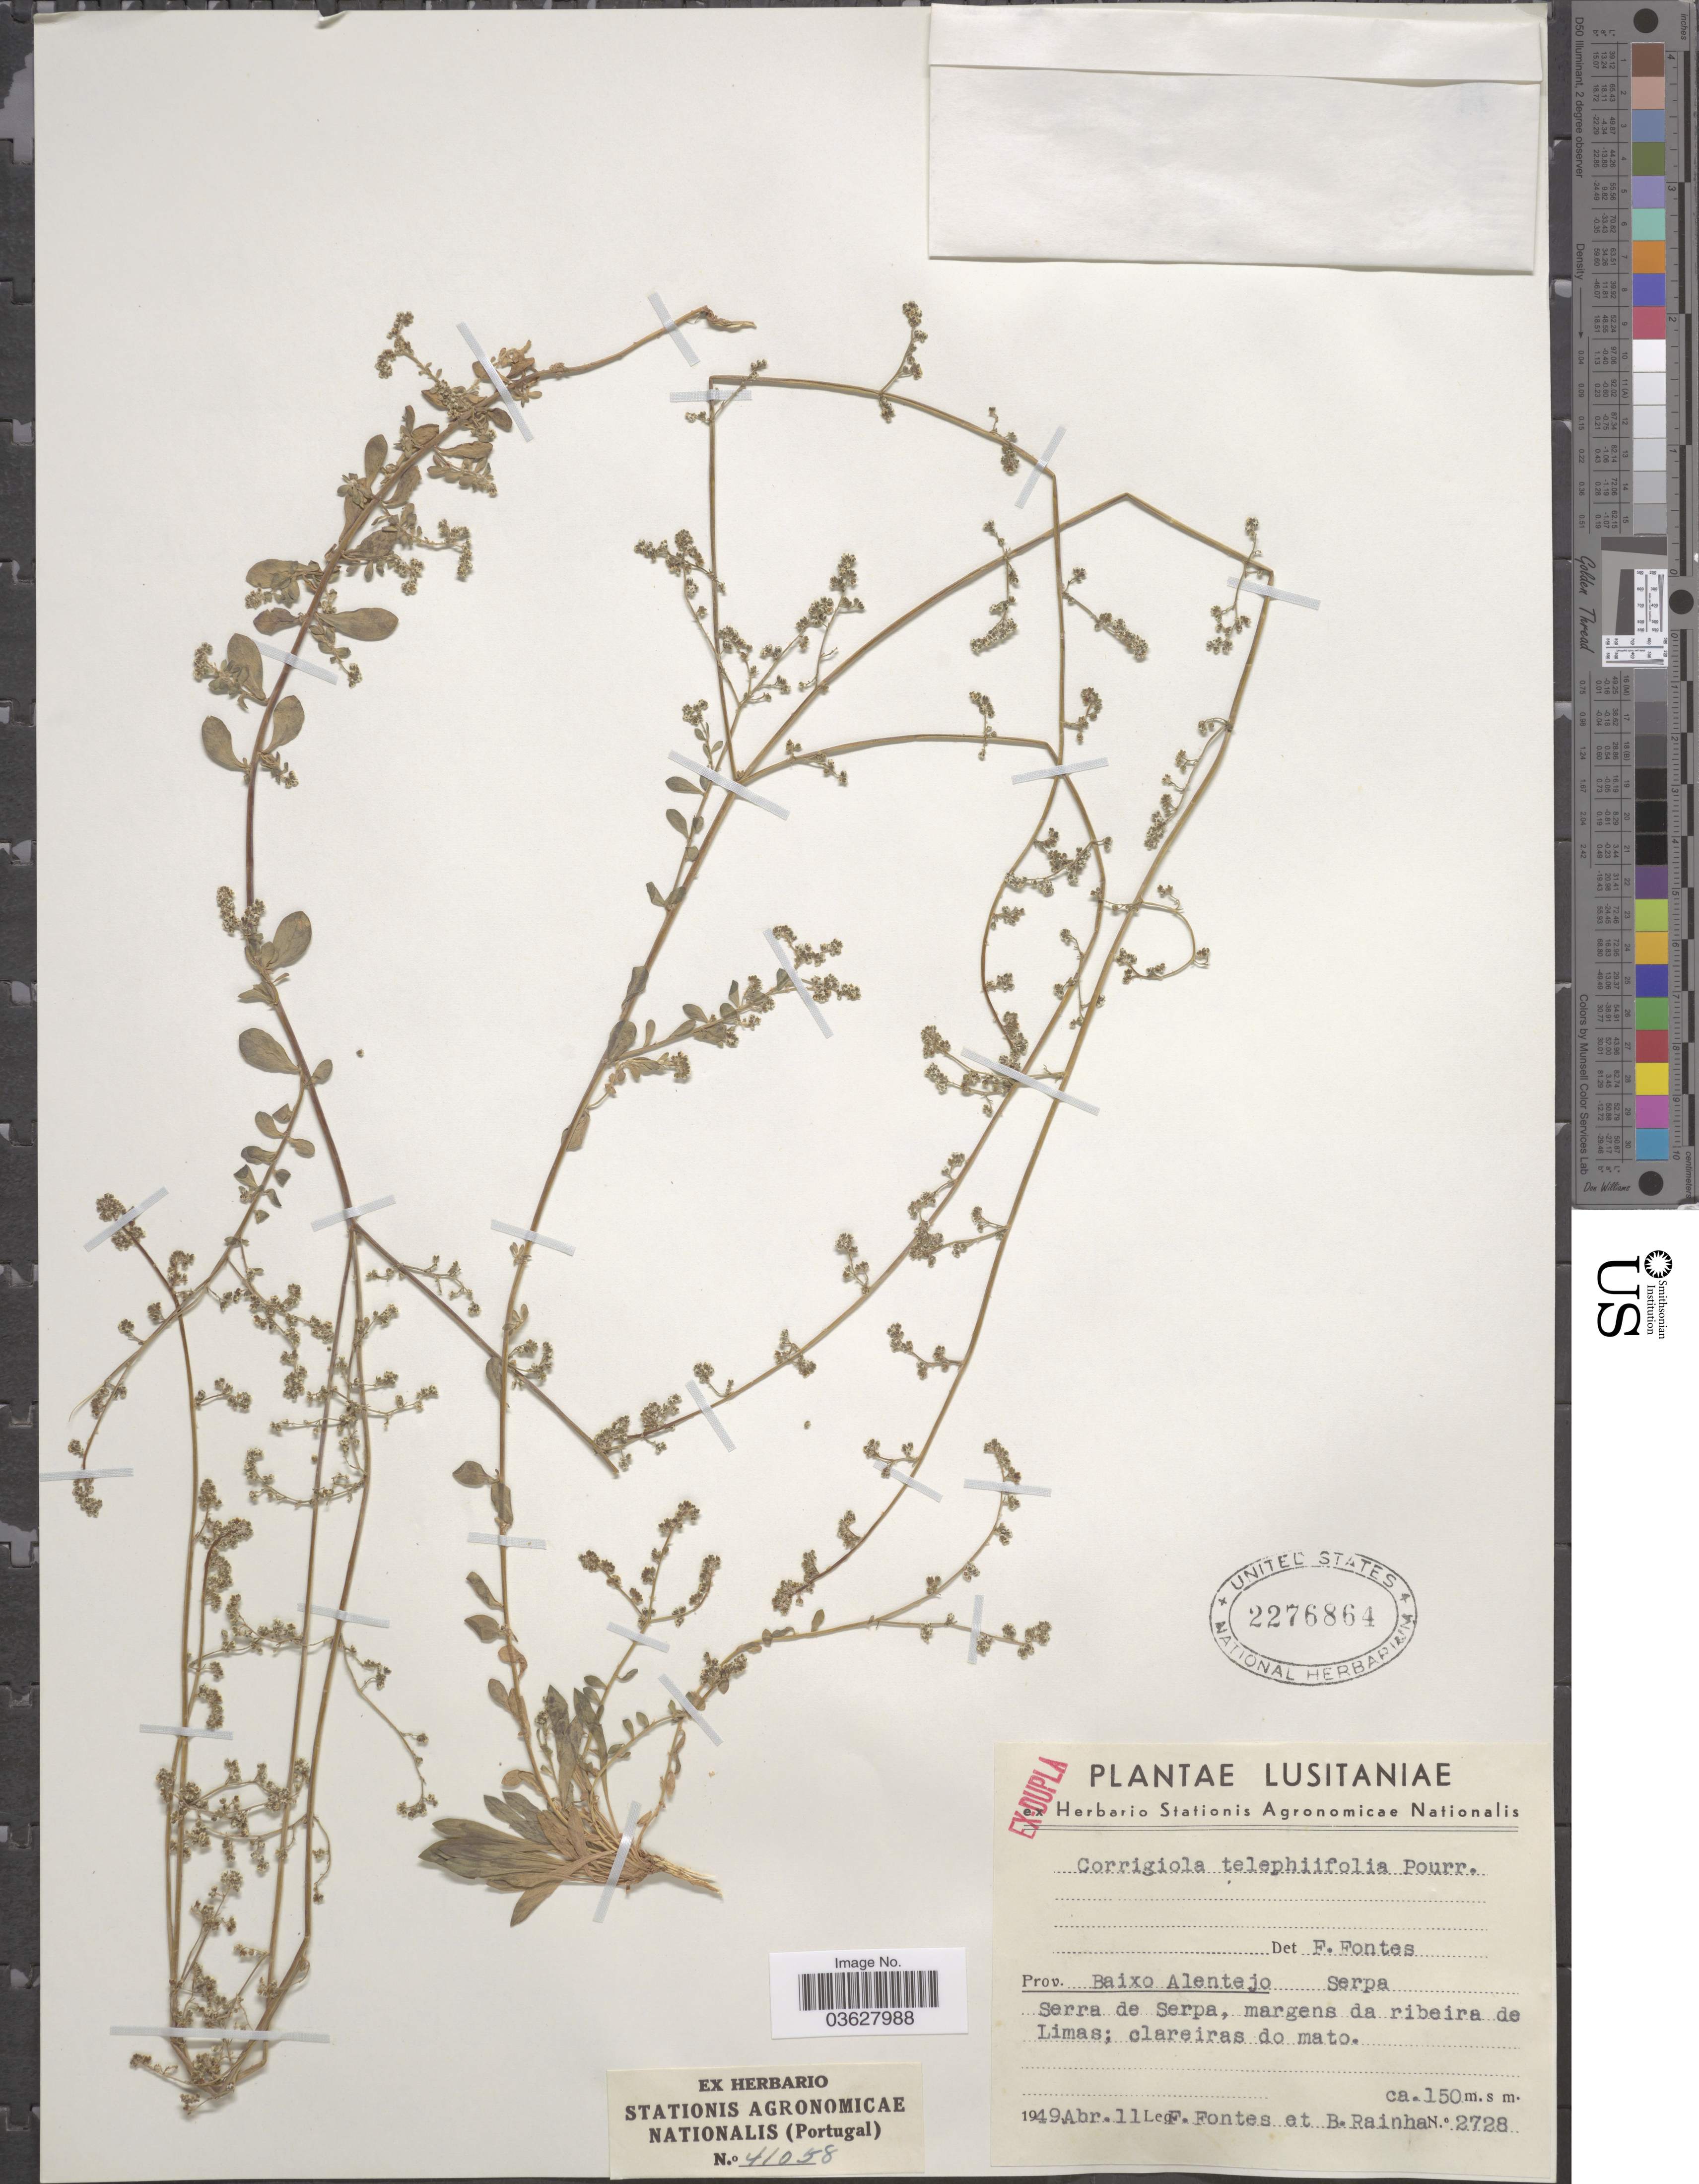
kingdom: Plantae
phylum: Tracheophyta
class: Magnoliopsida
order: Caryophyllales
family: Caryophyllaceae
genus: Corrigiola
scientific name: Corrigiola telephiifolia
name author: Pourr.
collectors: Fontes, F. & B. Rainha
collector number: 2728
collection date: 1949-04-11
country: Portugal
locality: Lusitaniae. Prov. Baixo Alentejo. Serpa. Serra de Serpa, margens da ribeira de Limas.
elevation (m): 150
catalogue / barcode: US 2276864